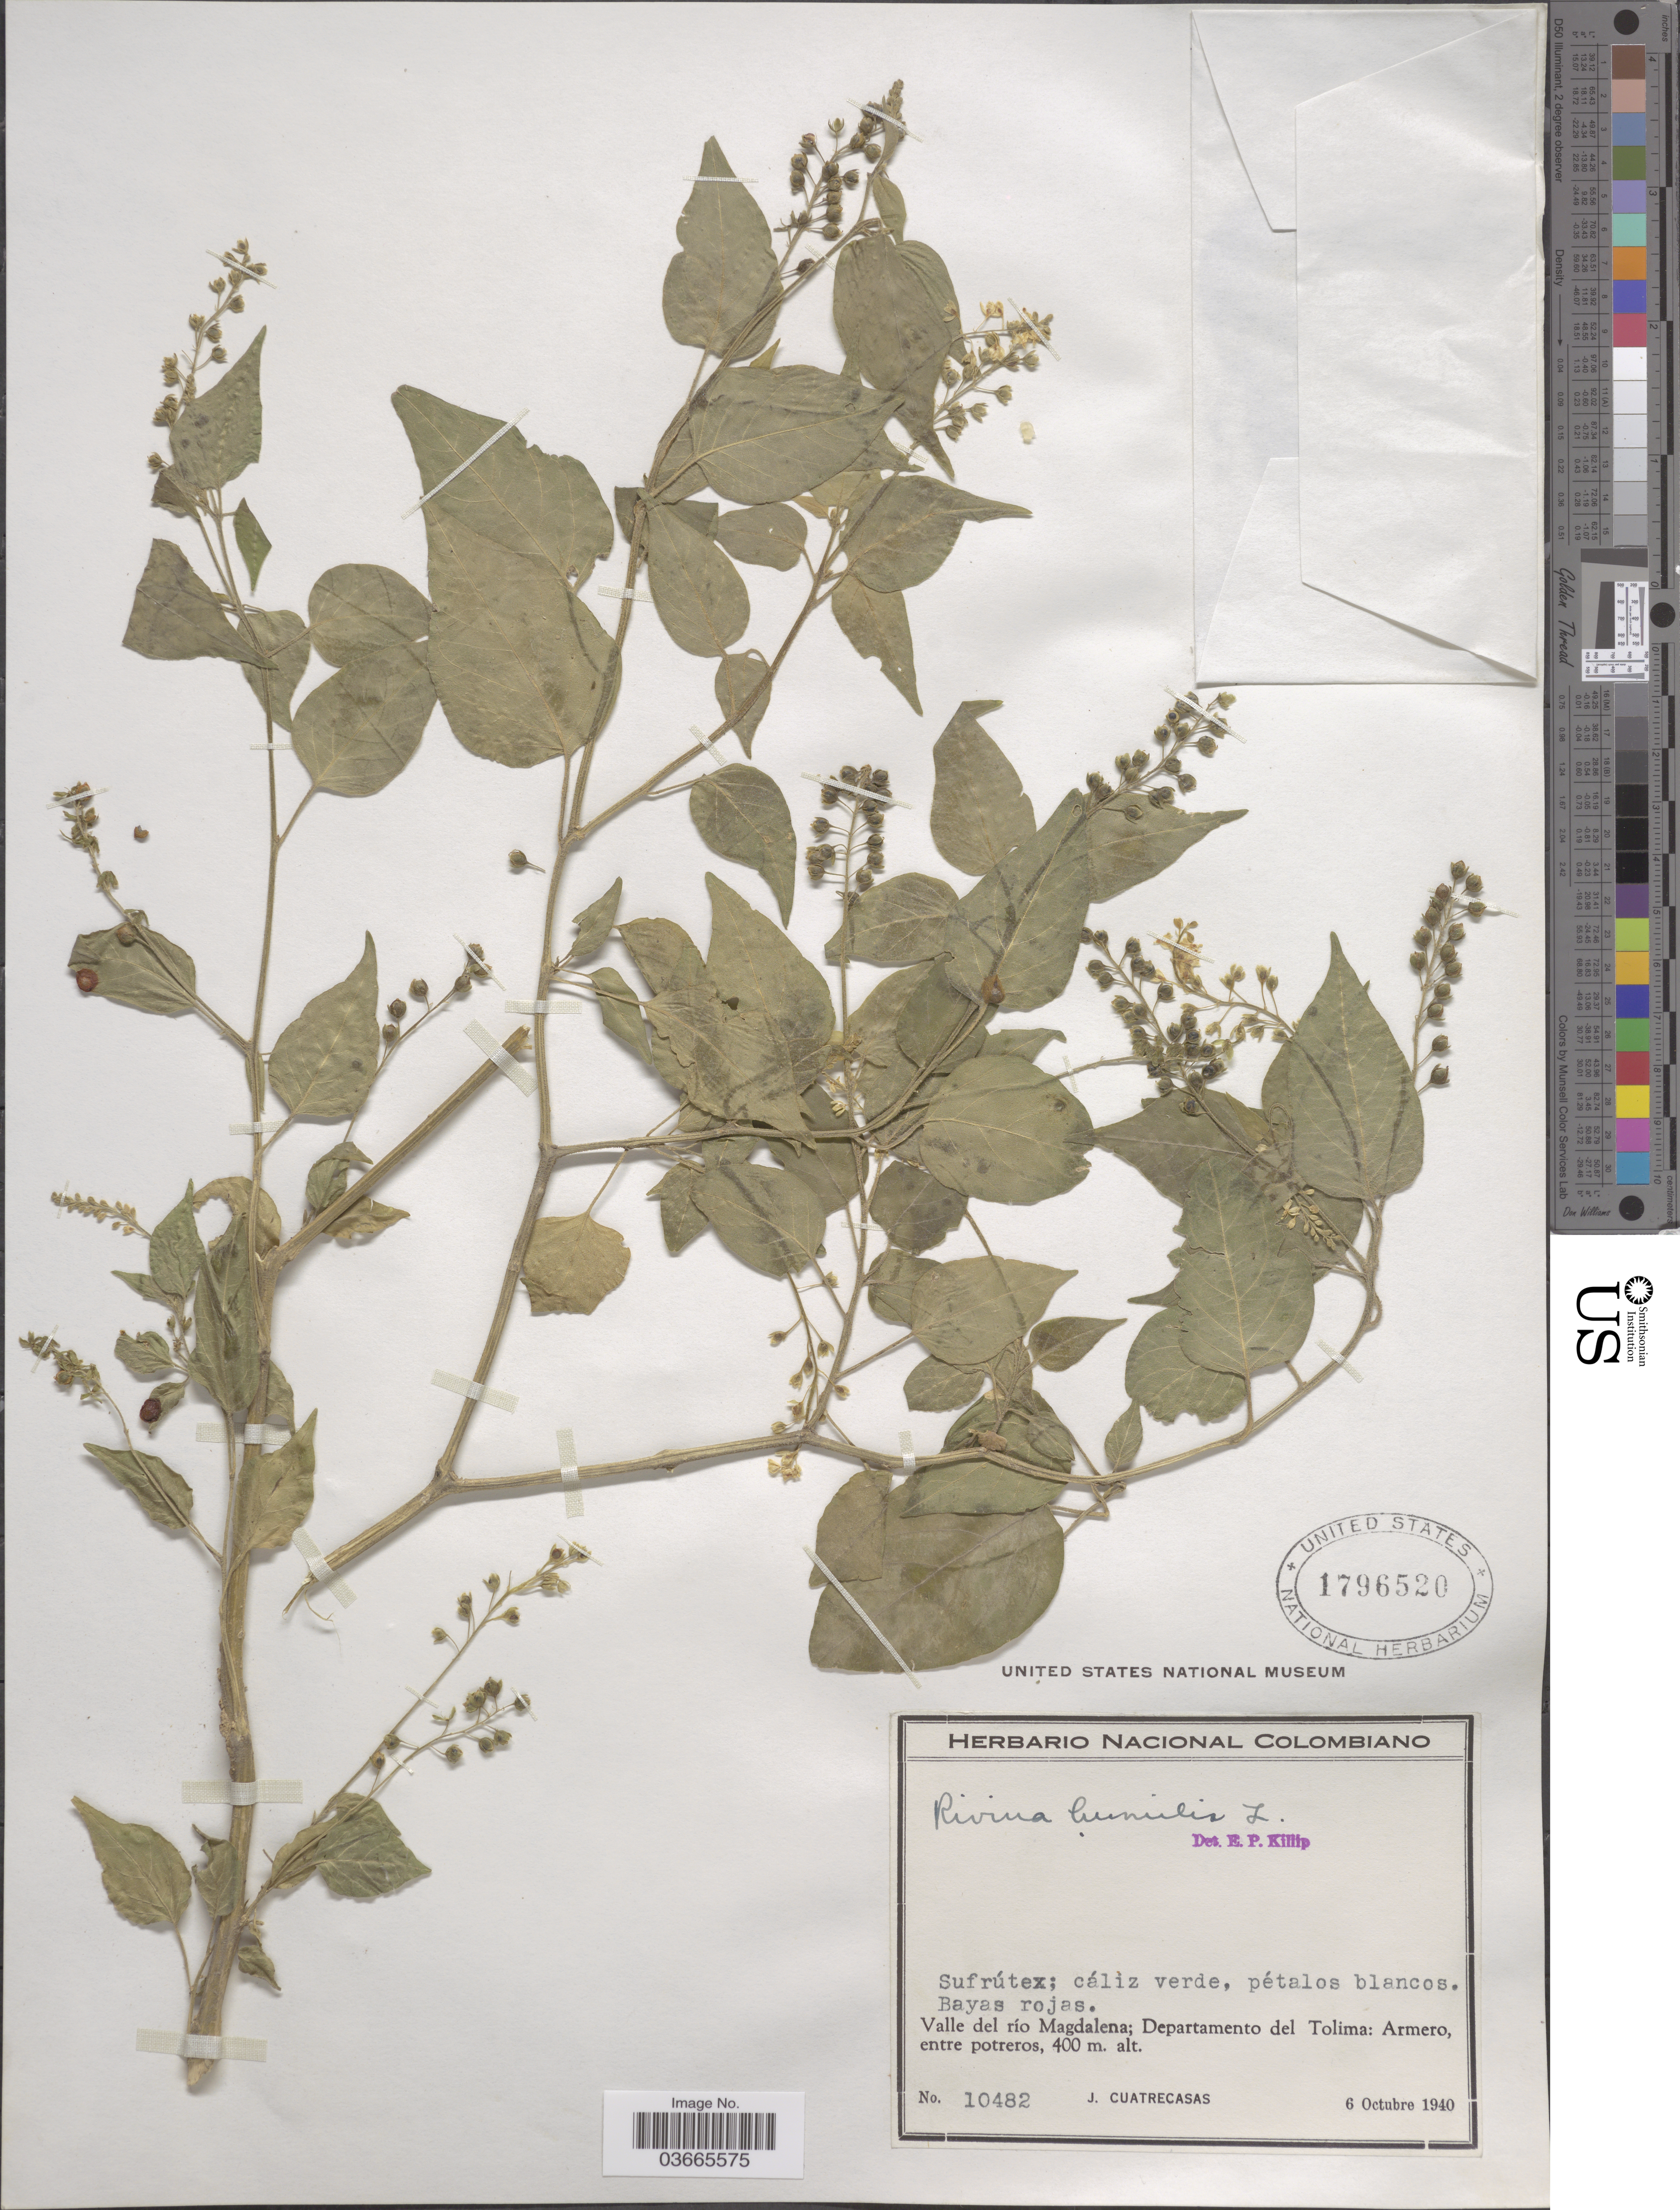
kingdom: Plantae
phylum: Tracheophyta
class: Magnoliopsida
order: Caryophyllales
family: Phytolaccaceae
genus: Rivina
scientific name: Rivina humilis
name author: L.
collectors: J. Cuatrecasas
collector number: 10482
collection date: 1940-10-06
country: Colombia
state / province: Tolima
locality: Valle del río Magdalena; Departamento del Tolima: Armero.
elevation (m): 400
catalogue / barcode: US 1796520